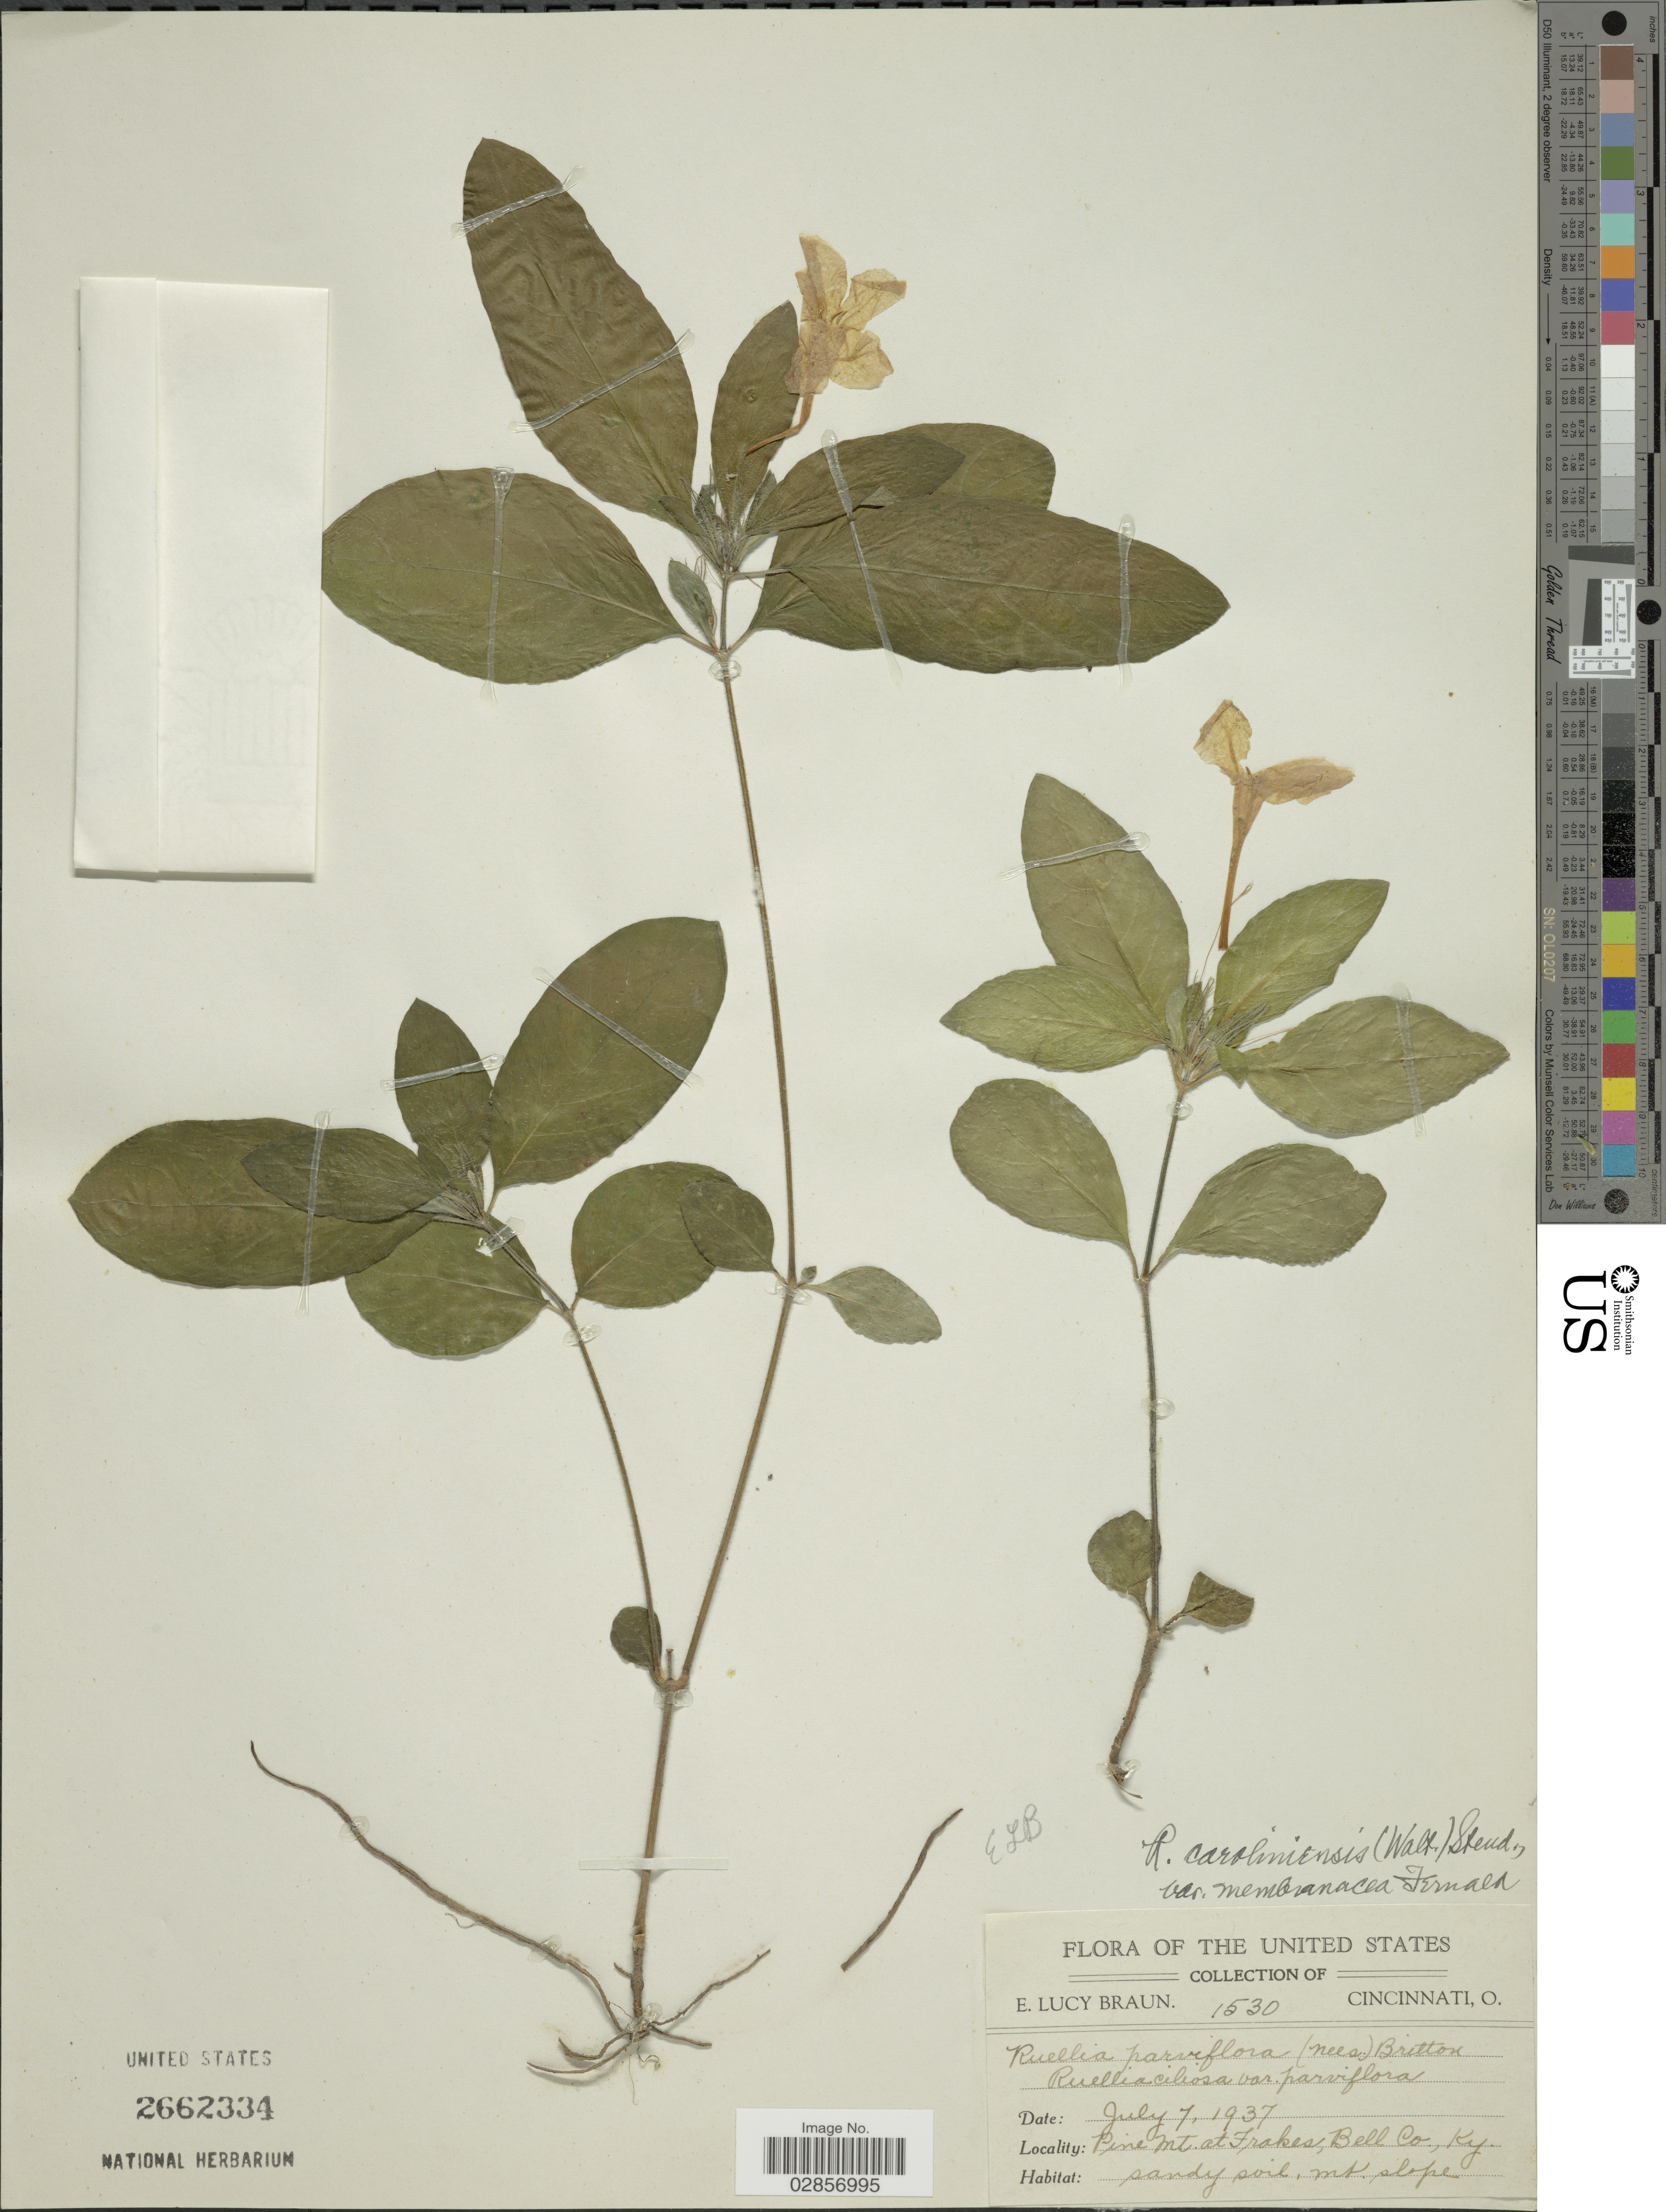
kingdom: Plantae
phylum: Tracheophyta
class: Magnoliopsida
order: Lamiales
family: Acanthaceae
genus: Ruellia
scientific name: Ruellia caroliniensis var. membranacea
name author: Fernald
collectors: E. L. Braun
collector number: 1530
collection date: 1937-07-07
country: United States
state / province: Kentucky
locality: Pine Mt. at Frakes, Bell Co., Ky. Sandy soil, Mt. slope.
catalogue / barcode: US 2662334